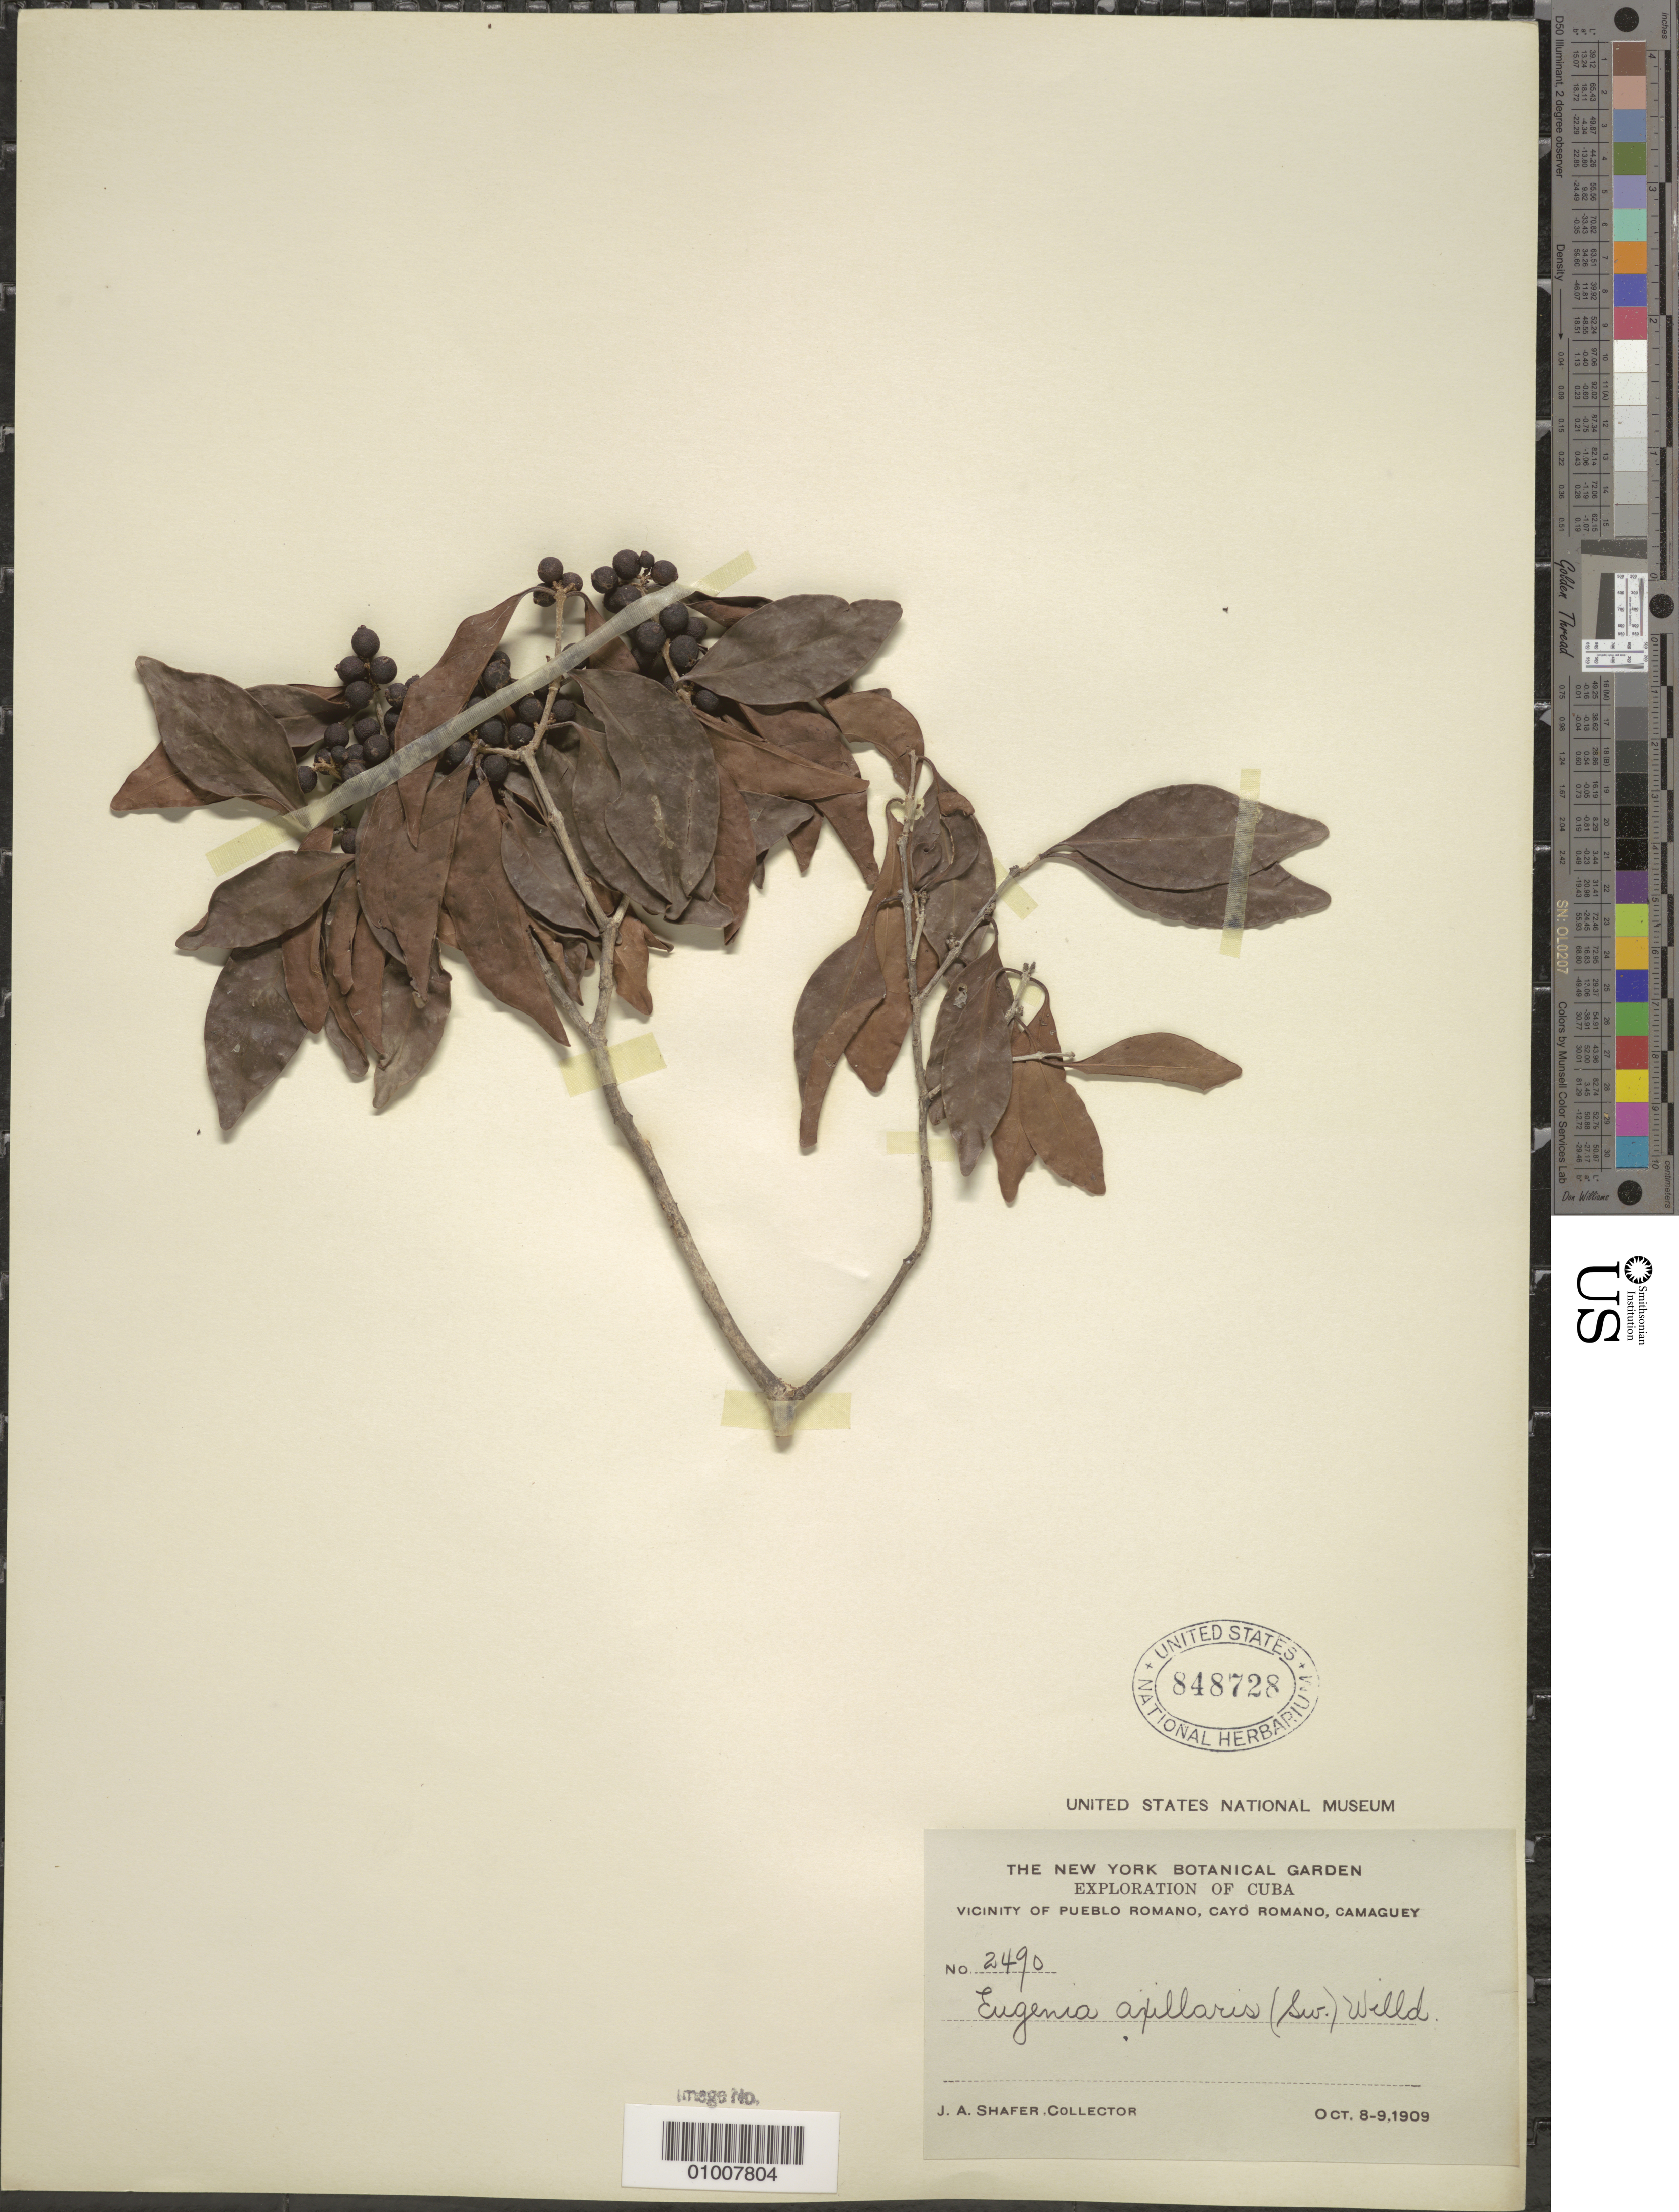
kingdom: Plantae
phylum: Tracheophyta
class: Magnoliopsida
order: Myrtales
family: Myrtaceae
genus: Eugenia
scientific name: Eugenia axillaris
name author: (Sw.) Willd.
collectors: J. A. Shafer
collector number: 2490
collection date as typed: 08 Oct 1909 to 09 Oct 1909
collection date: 1909-10-08/1909-10-09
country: Cuba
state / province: Camagüey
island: Cuba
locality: Vicinity of Pueblo Romano, Cayo Romano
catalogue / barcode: US 848728